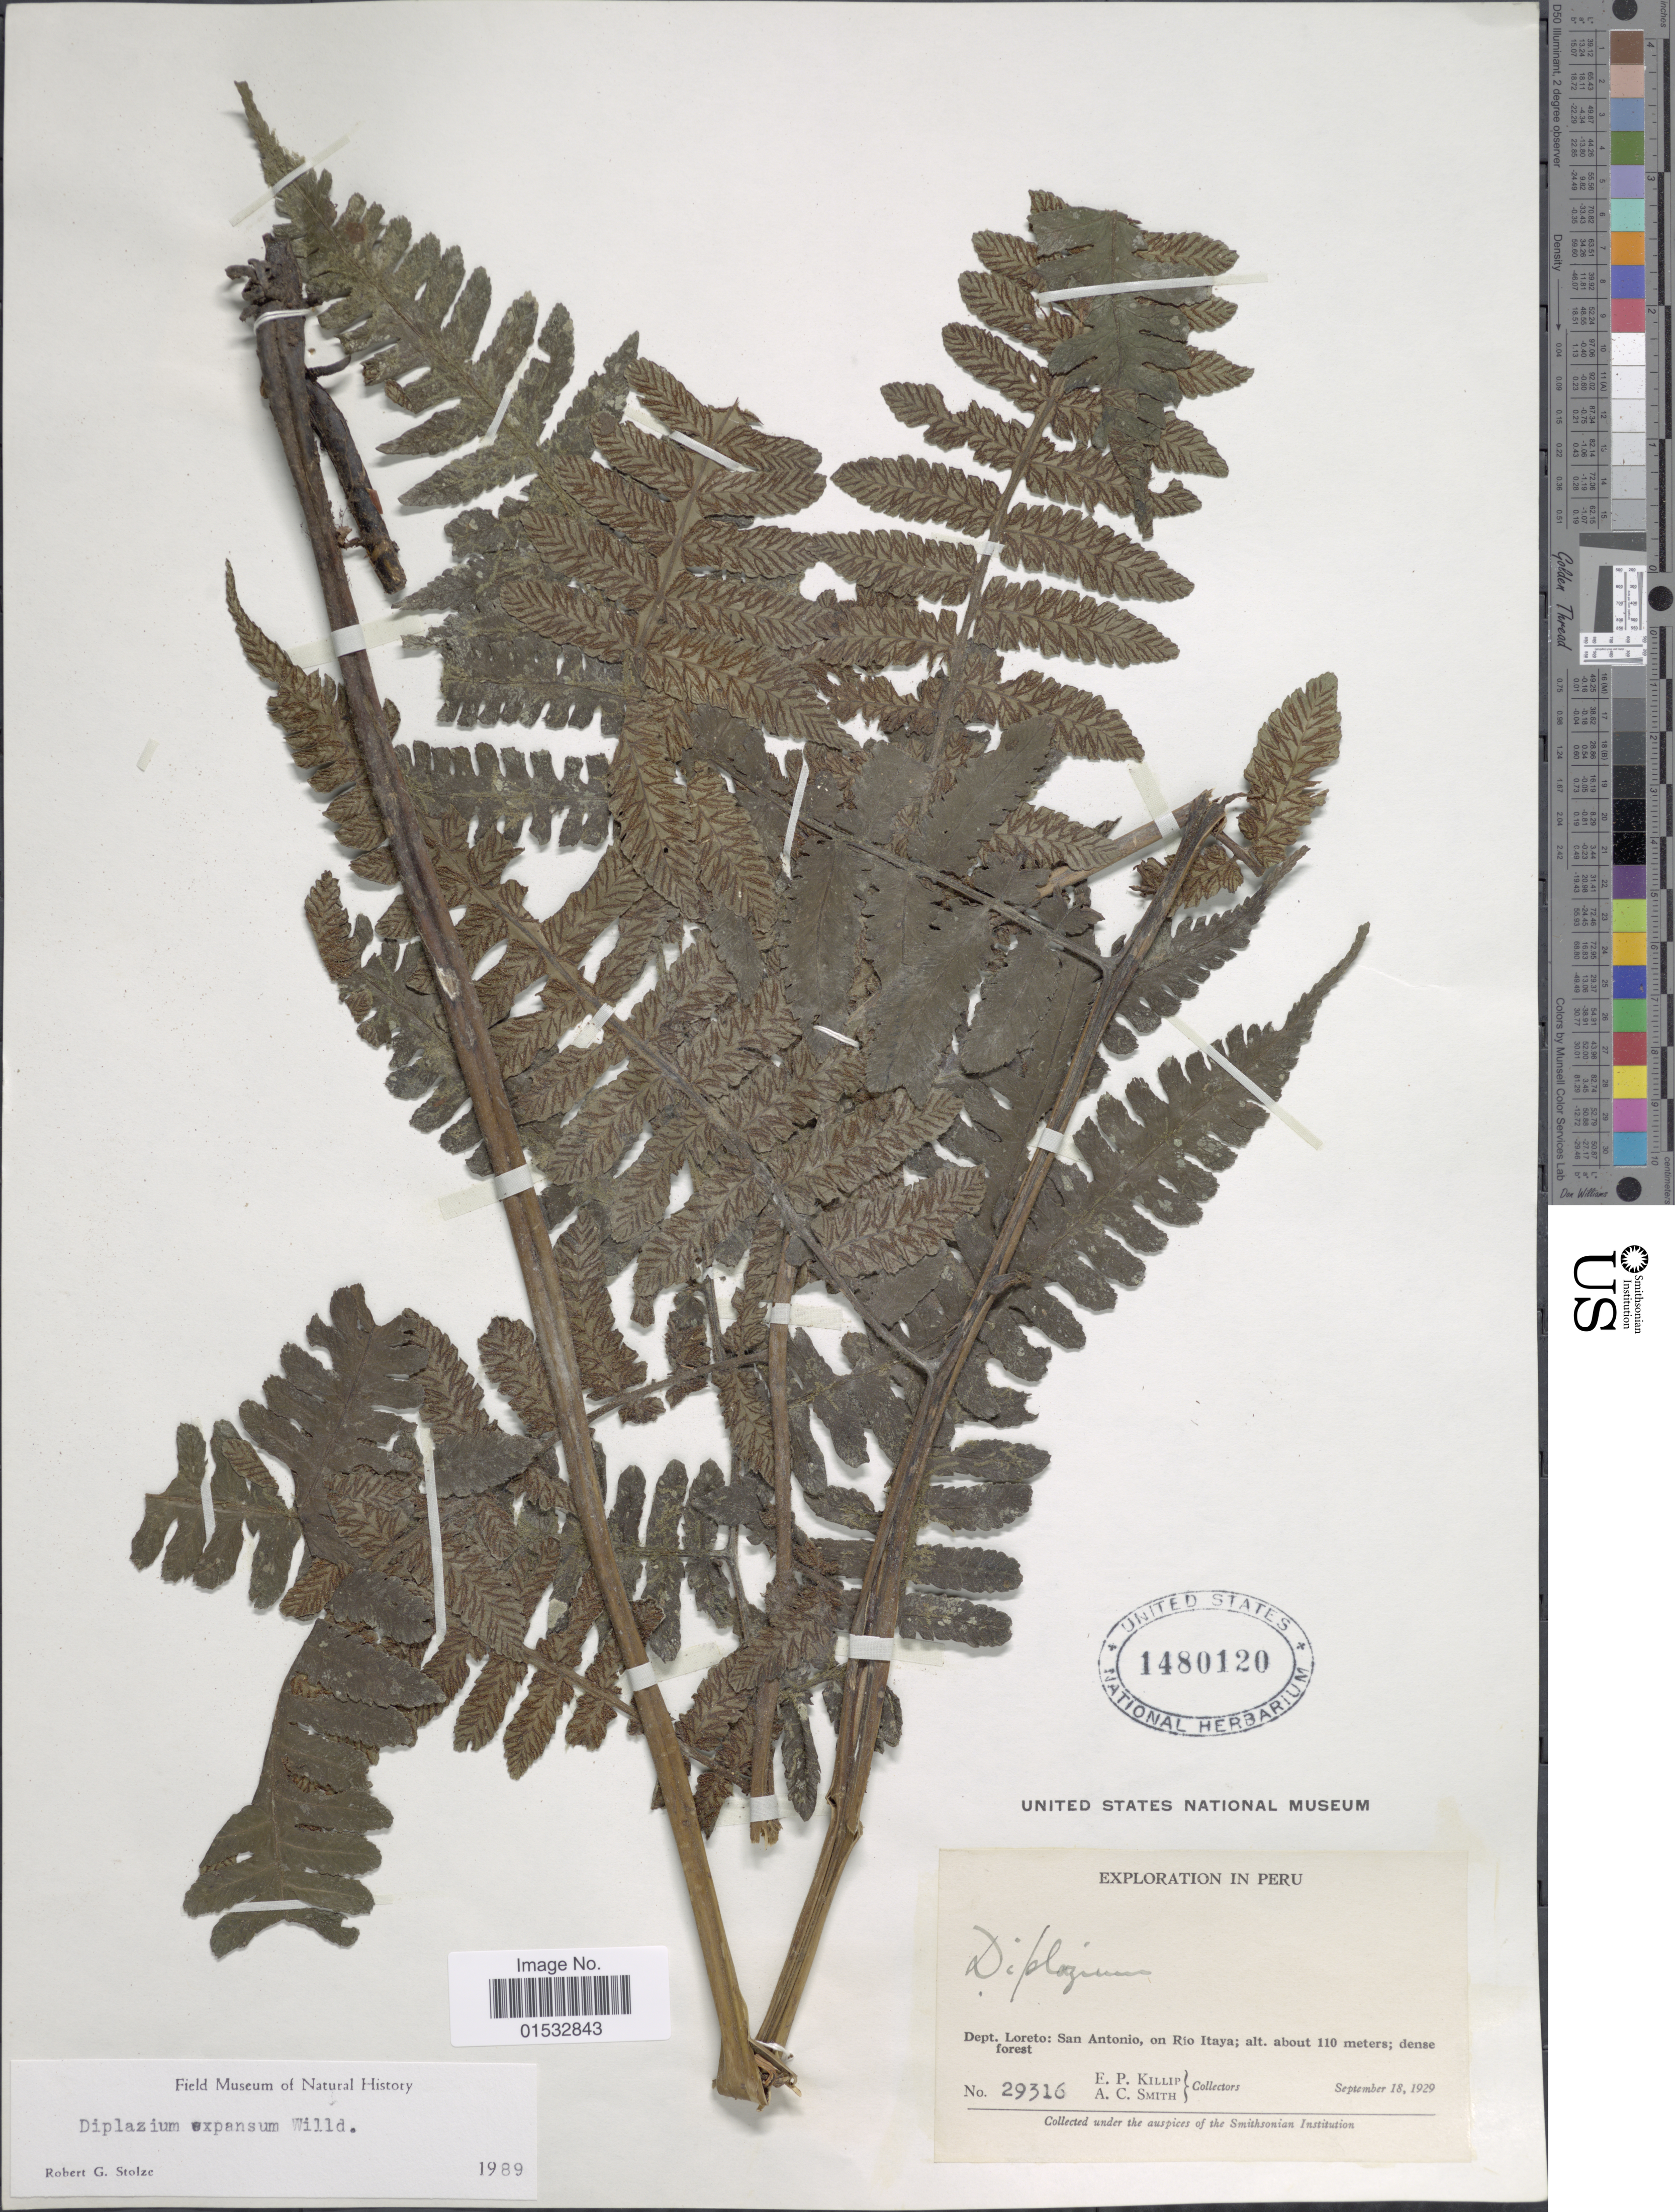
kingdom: Plantae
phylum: Tracheophyta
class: Polypodiopsida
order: Polypodiales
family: Athyriaceae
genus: Diplazium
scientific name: Diplazium expansum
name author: Willd.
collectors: E. P. Killip & A. C. Smith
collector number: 29316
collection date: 1929-09-18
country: Peru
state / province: Loreto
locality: San Antonio, on Rio Itaya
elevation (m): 110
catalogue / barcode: US 1480120